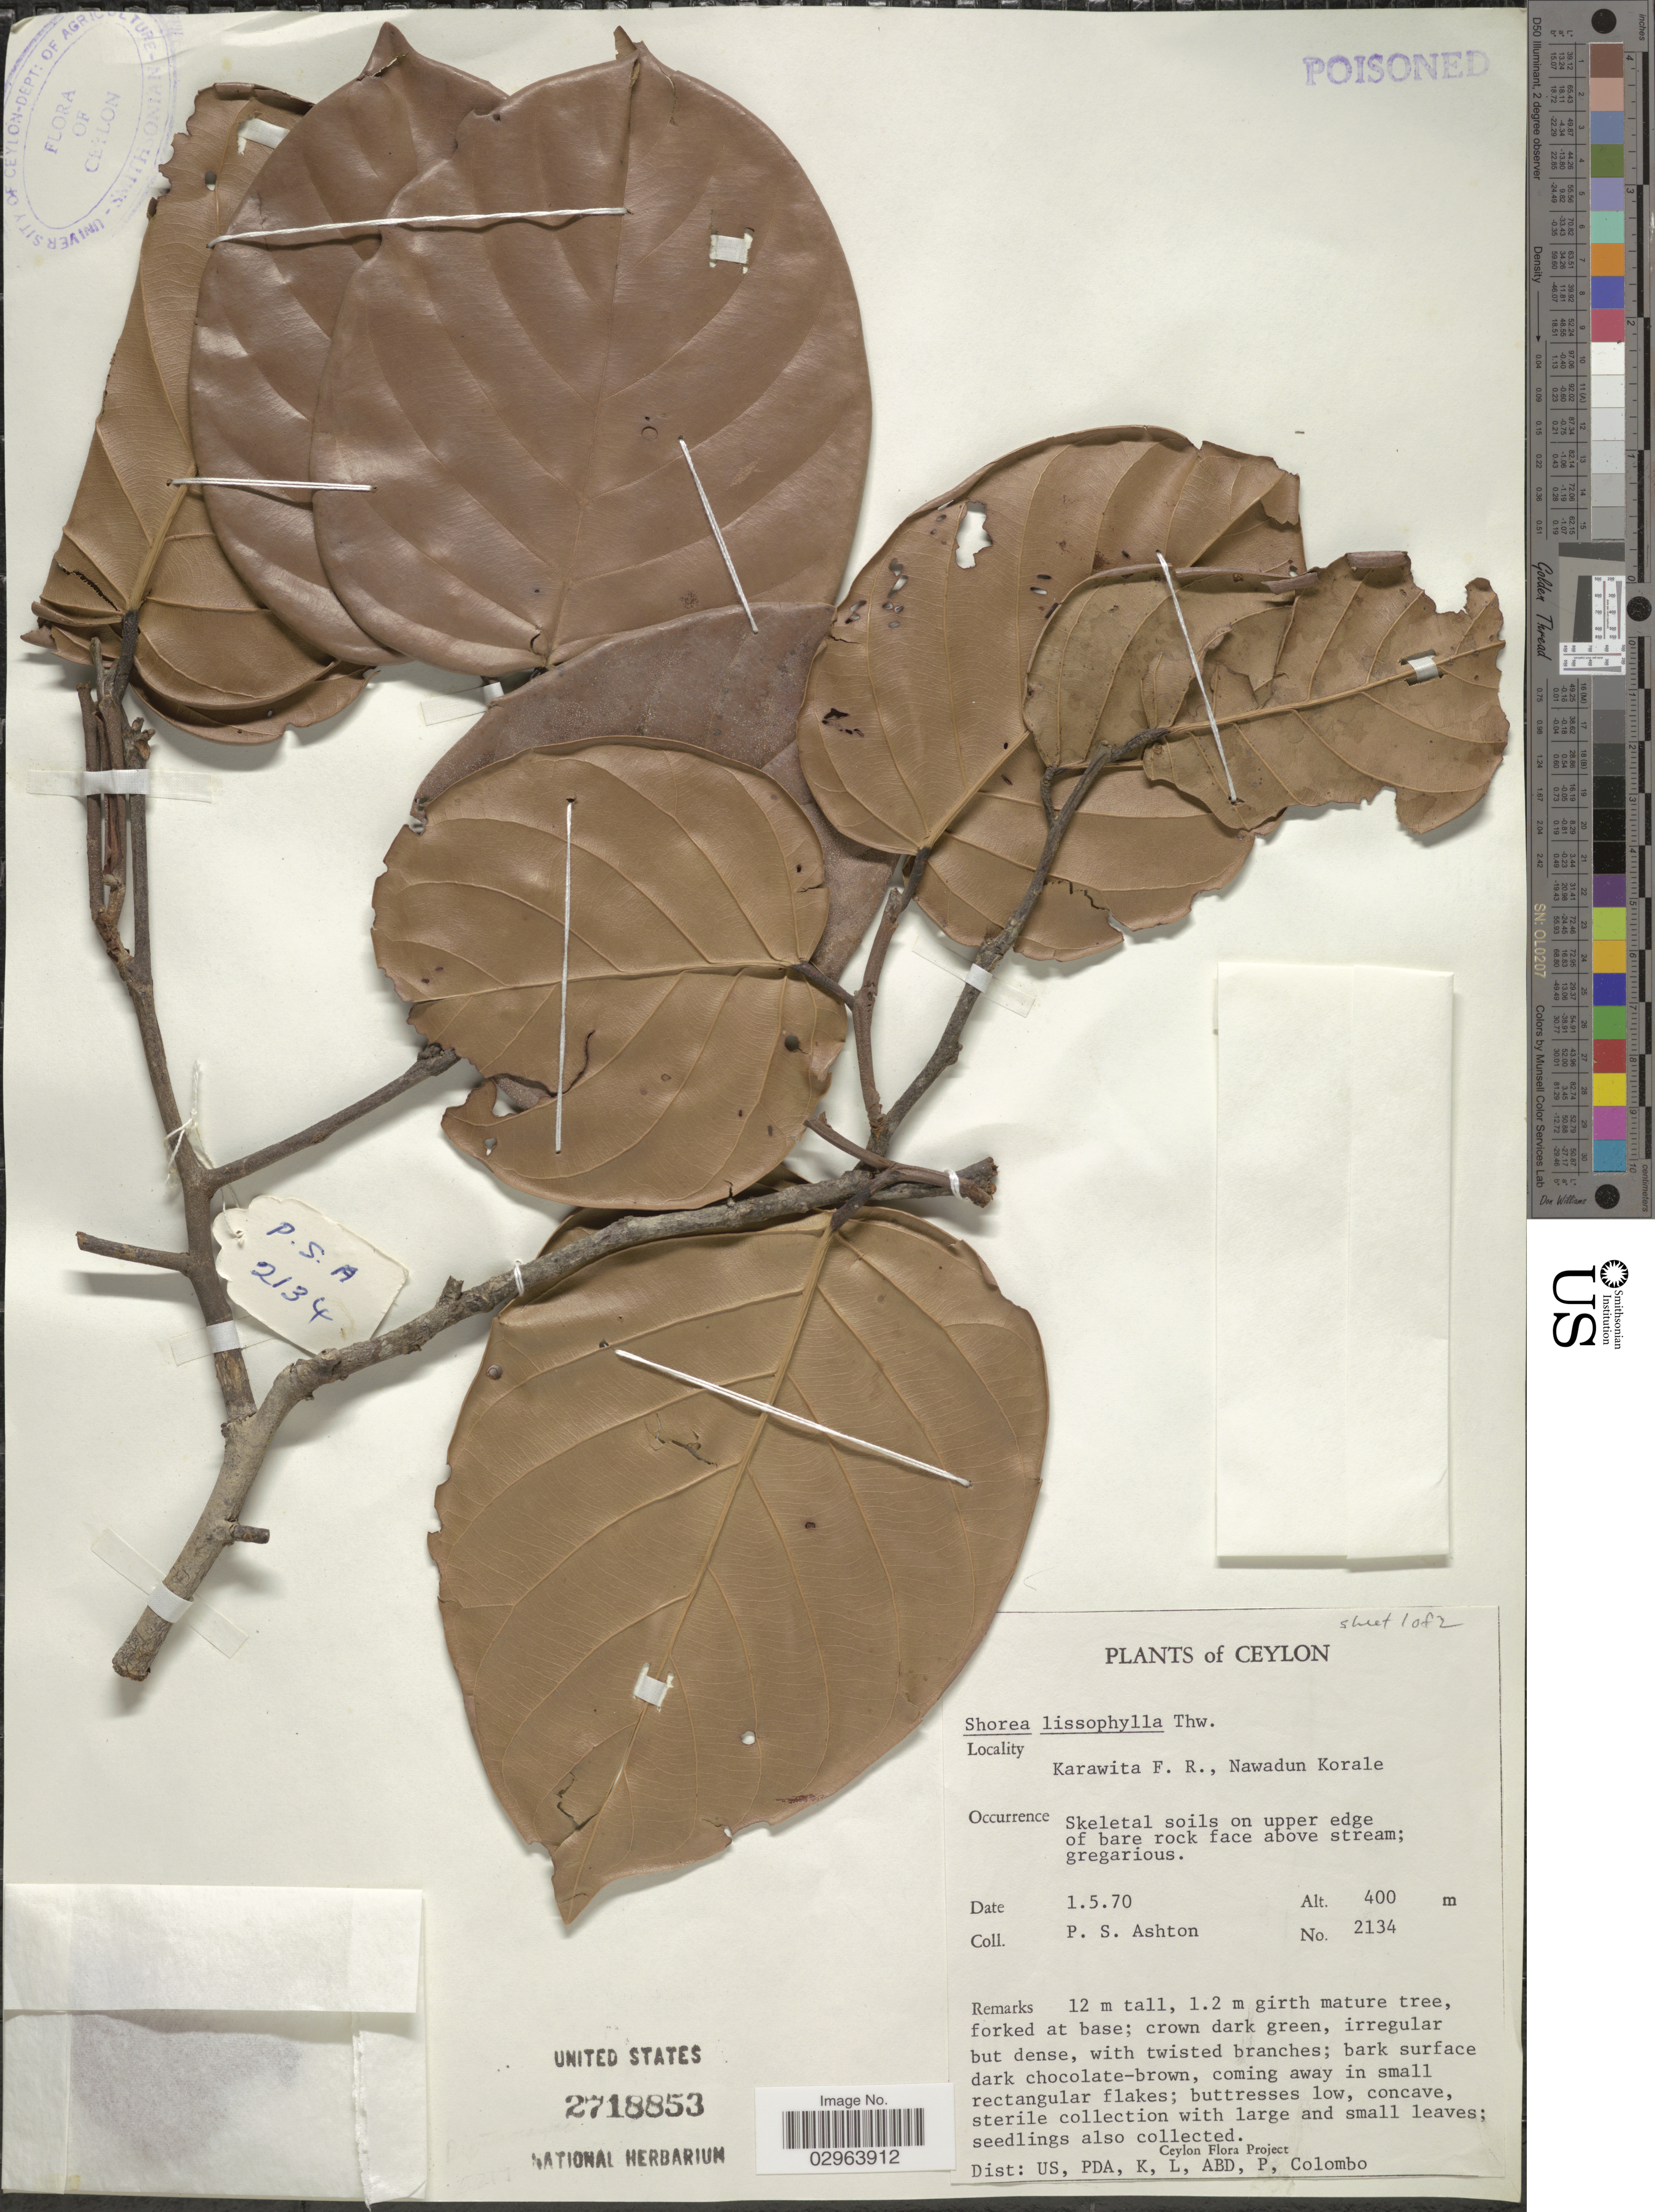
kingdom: Plantae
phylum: Tracheophyta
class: Magnoliopsida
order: Malvales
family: Dipterocarpaceae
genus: Shorea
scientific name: Shorea lissophylla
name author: Thwaites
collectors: P. S. Ashton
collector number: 2134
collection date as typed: Transcribed d/m/y: 1/5/70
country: Sri Lanka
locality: Ceylon, Karawita F. R., Nawadun Korale.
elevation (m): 400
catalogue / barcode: US 2718853